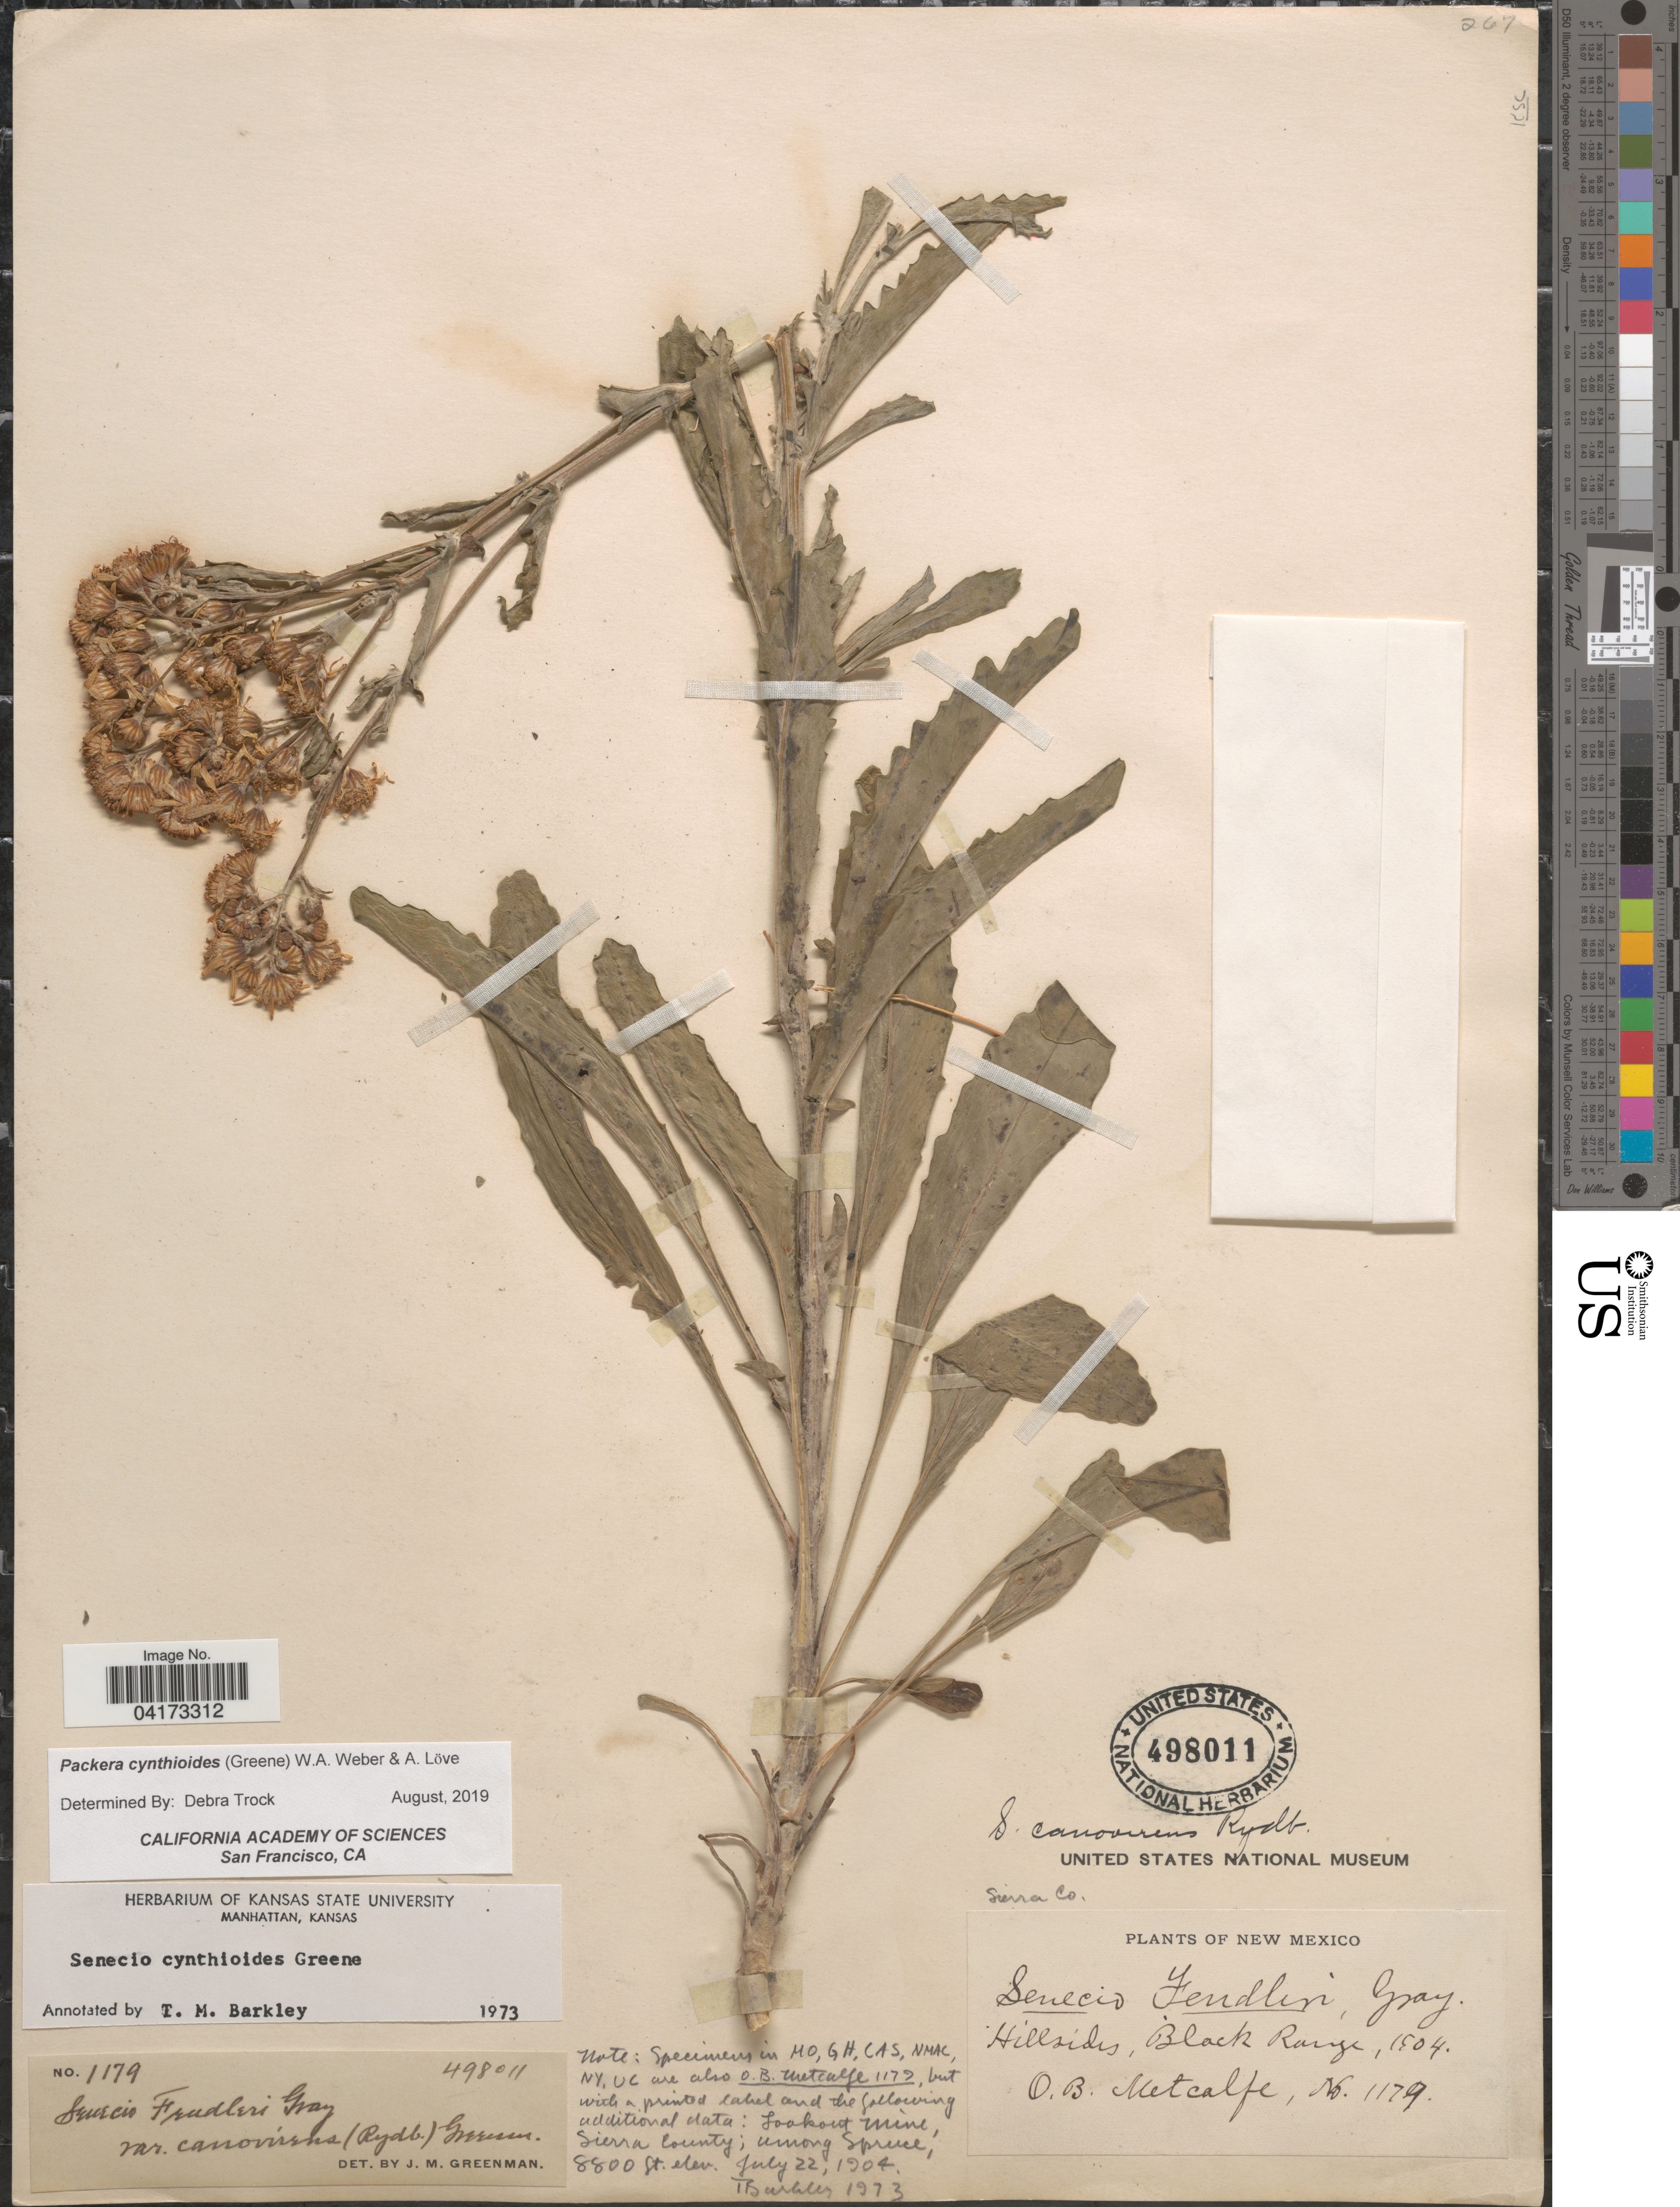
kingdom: Plantae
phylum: Tracheophyta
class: Magnoliopsida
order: Asterales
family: Asteraceae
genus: Packera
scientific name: Packera cynthioides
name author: (Greene) W.A. Weber & Á. Löve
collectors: O. B. Metcalfe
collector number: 1179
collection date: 1904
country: United States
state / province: New Mexico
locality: Hillsides, Black Range. Sierra Co.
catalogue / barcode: US 498011